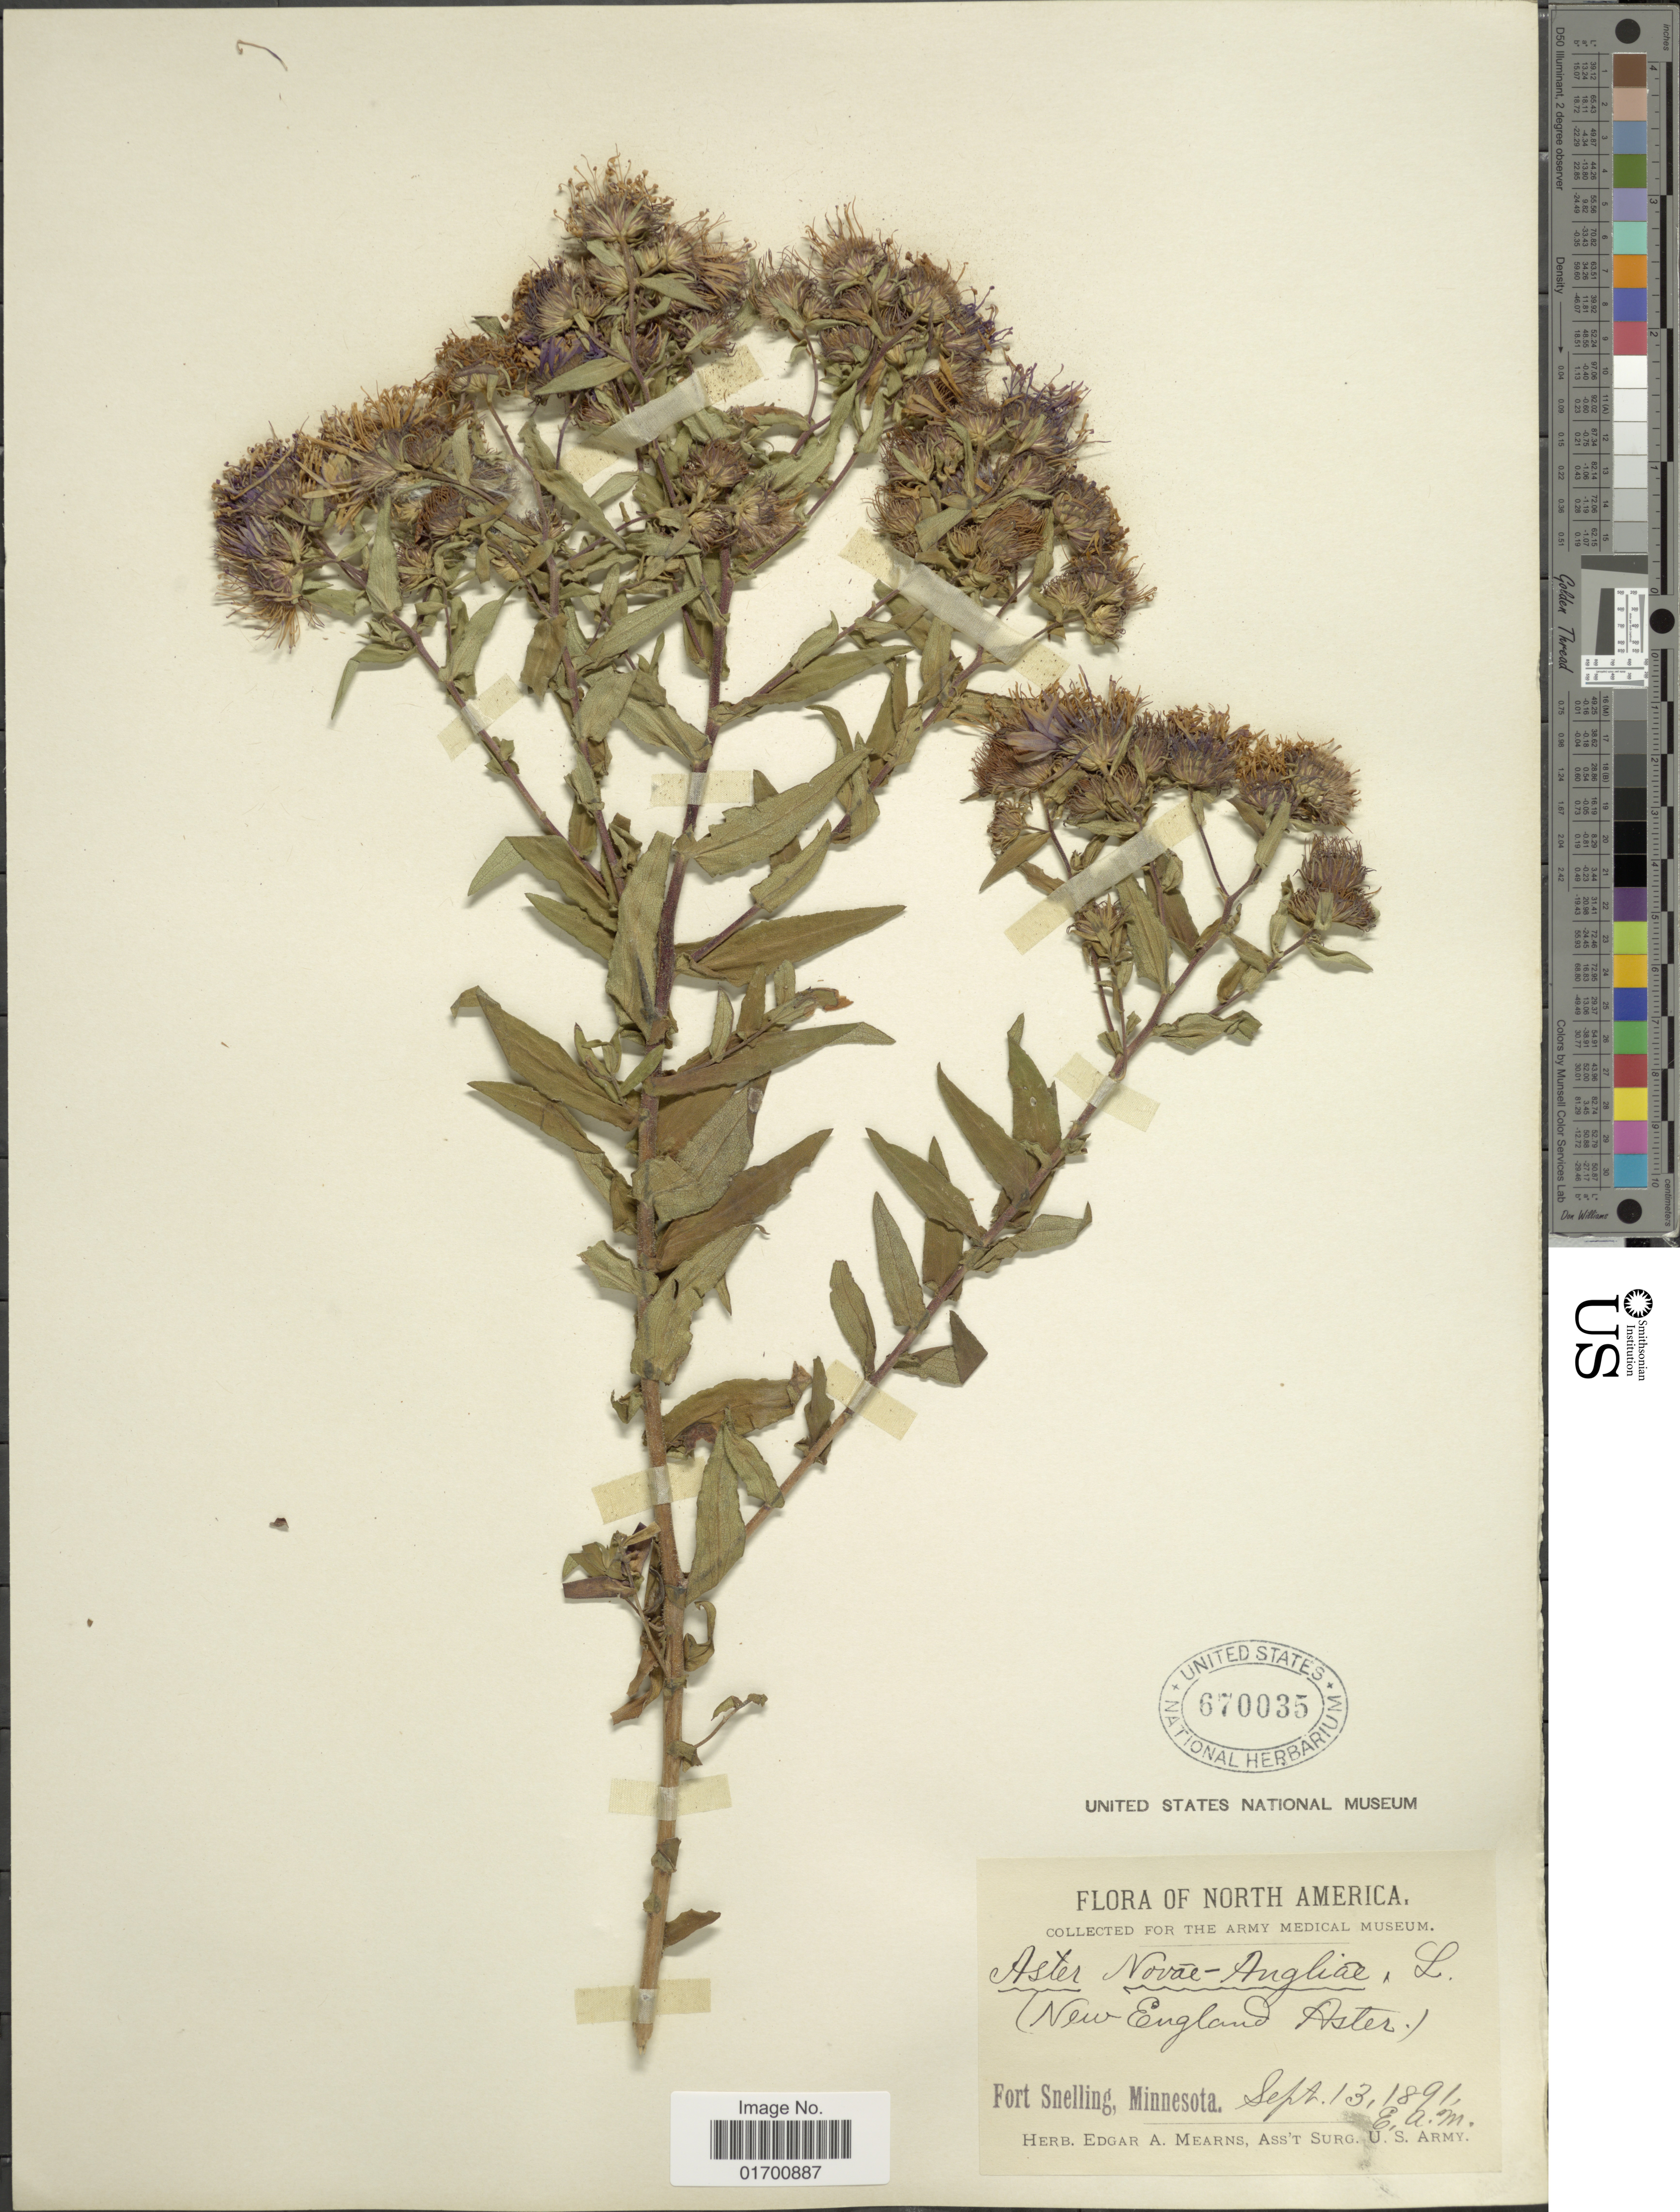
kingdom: Plantae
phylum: Tracheophyta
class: Magnoliopsida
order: Asterales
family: Asteraceae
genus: Symphyotrichum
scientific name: Symphyotrichum novae-angliae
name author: (L.) G.L. Nesom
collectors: E. A. Mearns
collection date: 1891-09-13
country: United States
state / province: Minnesota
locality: Fort Snelling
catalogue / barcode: US 670035